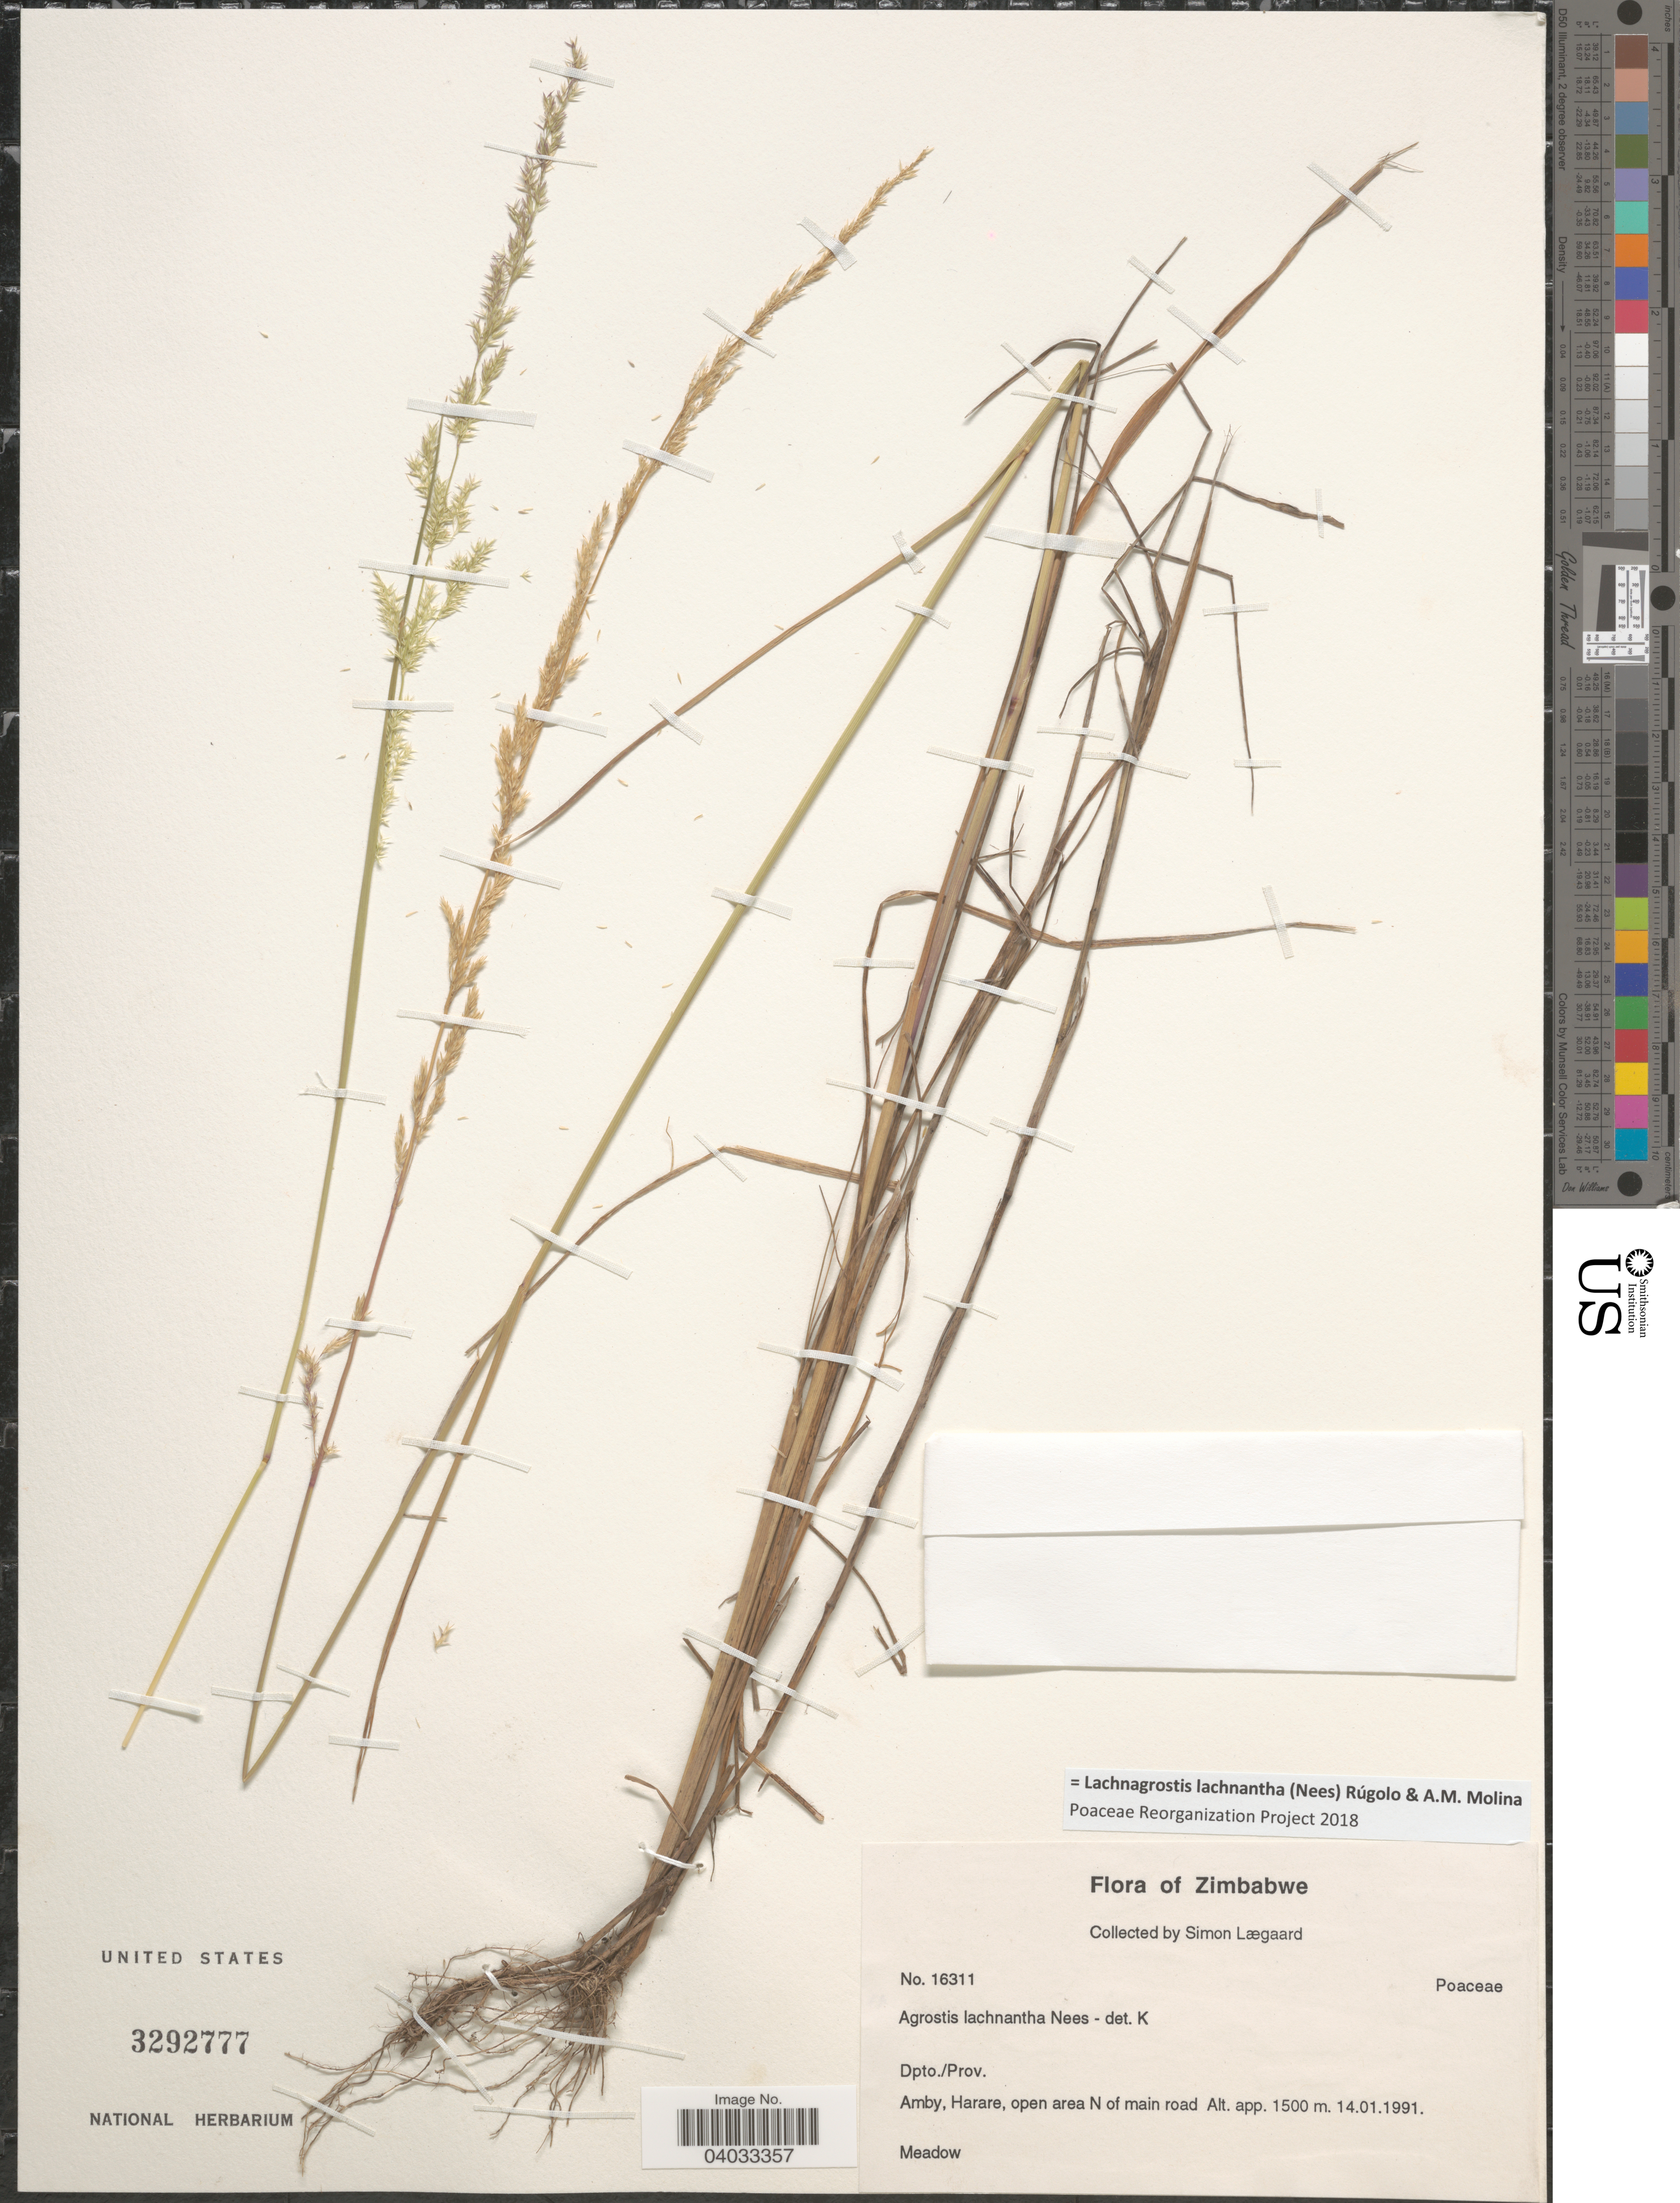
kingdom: Plantae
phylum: Tracheophyta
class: Liliopsida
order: Poales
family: Poaceae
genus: Lachnagrostis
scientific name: Lachnagrostis lachnantha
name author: (Nees) Rúgolo & A.M. Molina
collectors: S. Lægaard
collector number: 16311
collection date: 1991-01-14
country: Zimbabwe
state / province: Harare (city)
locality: Dpto./Prov. Amby, Harare, open area N of main road.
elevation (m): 1500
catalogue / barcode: US 3292777